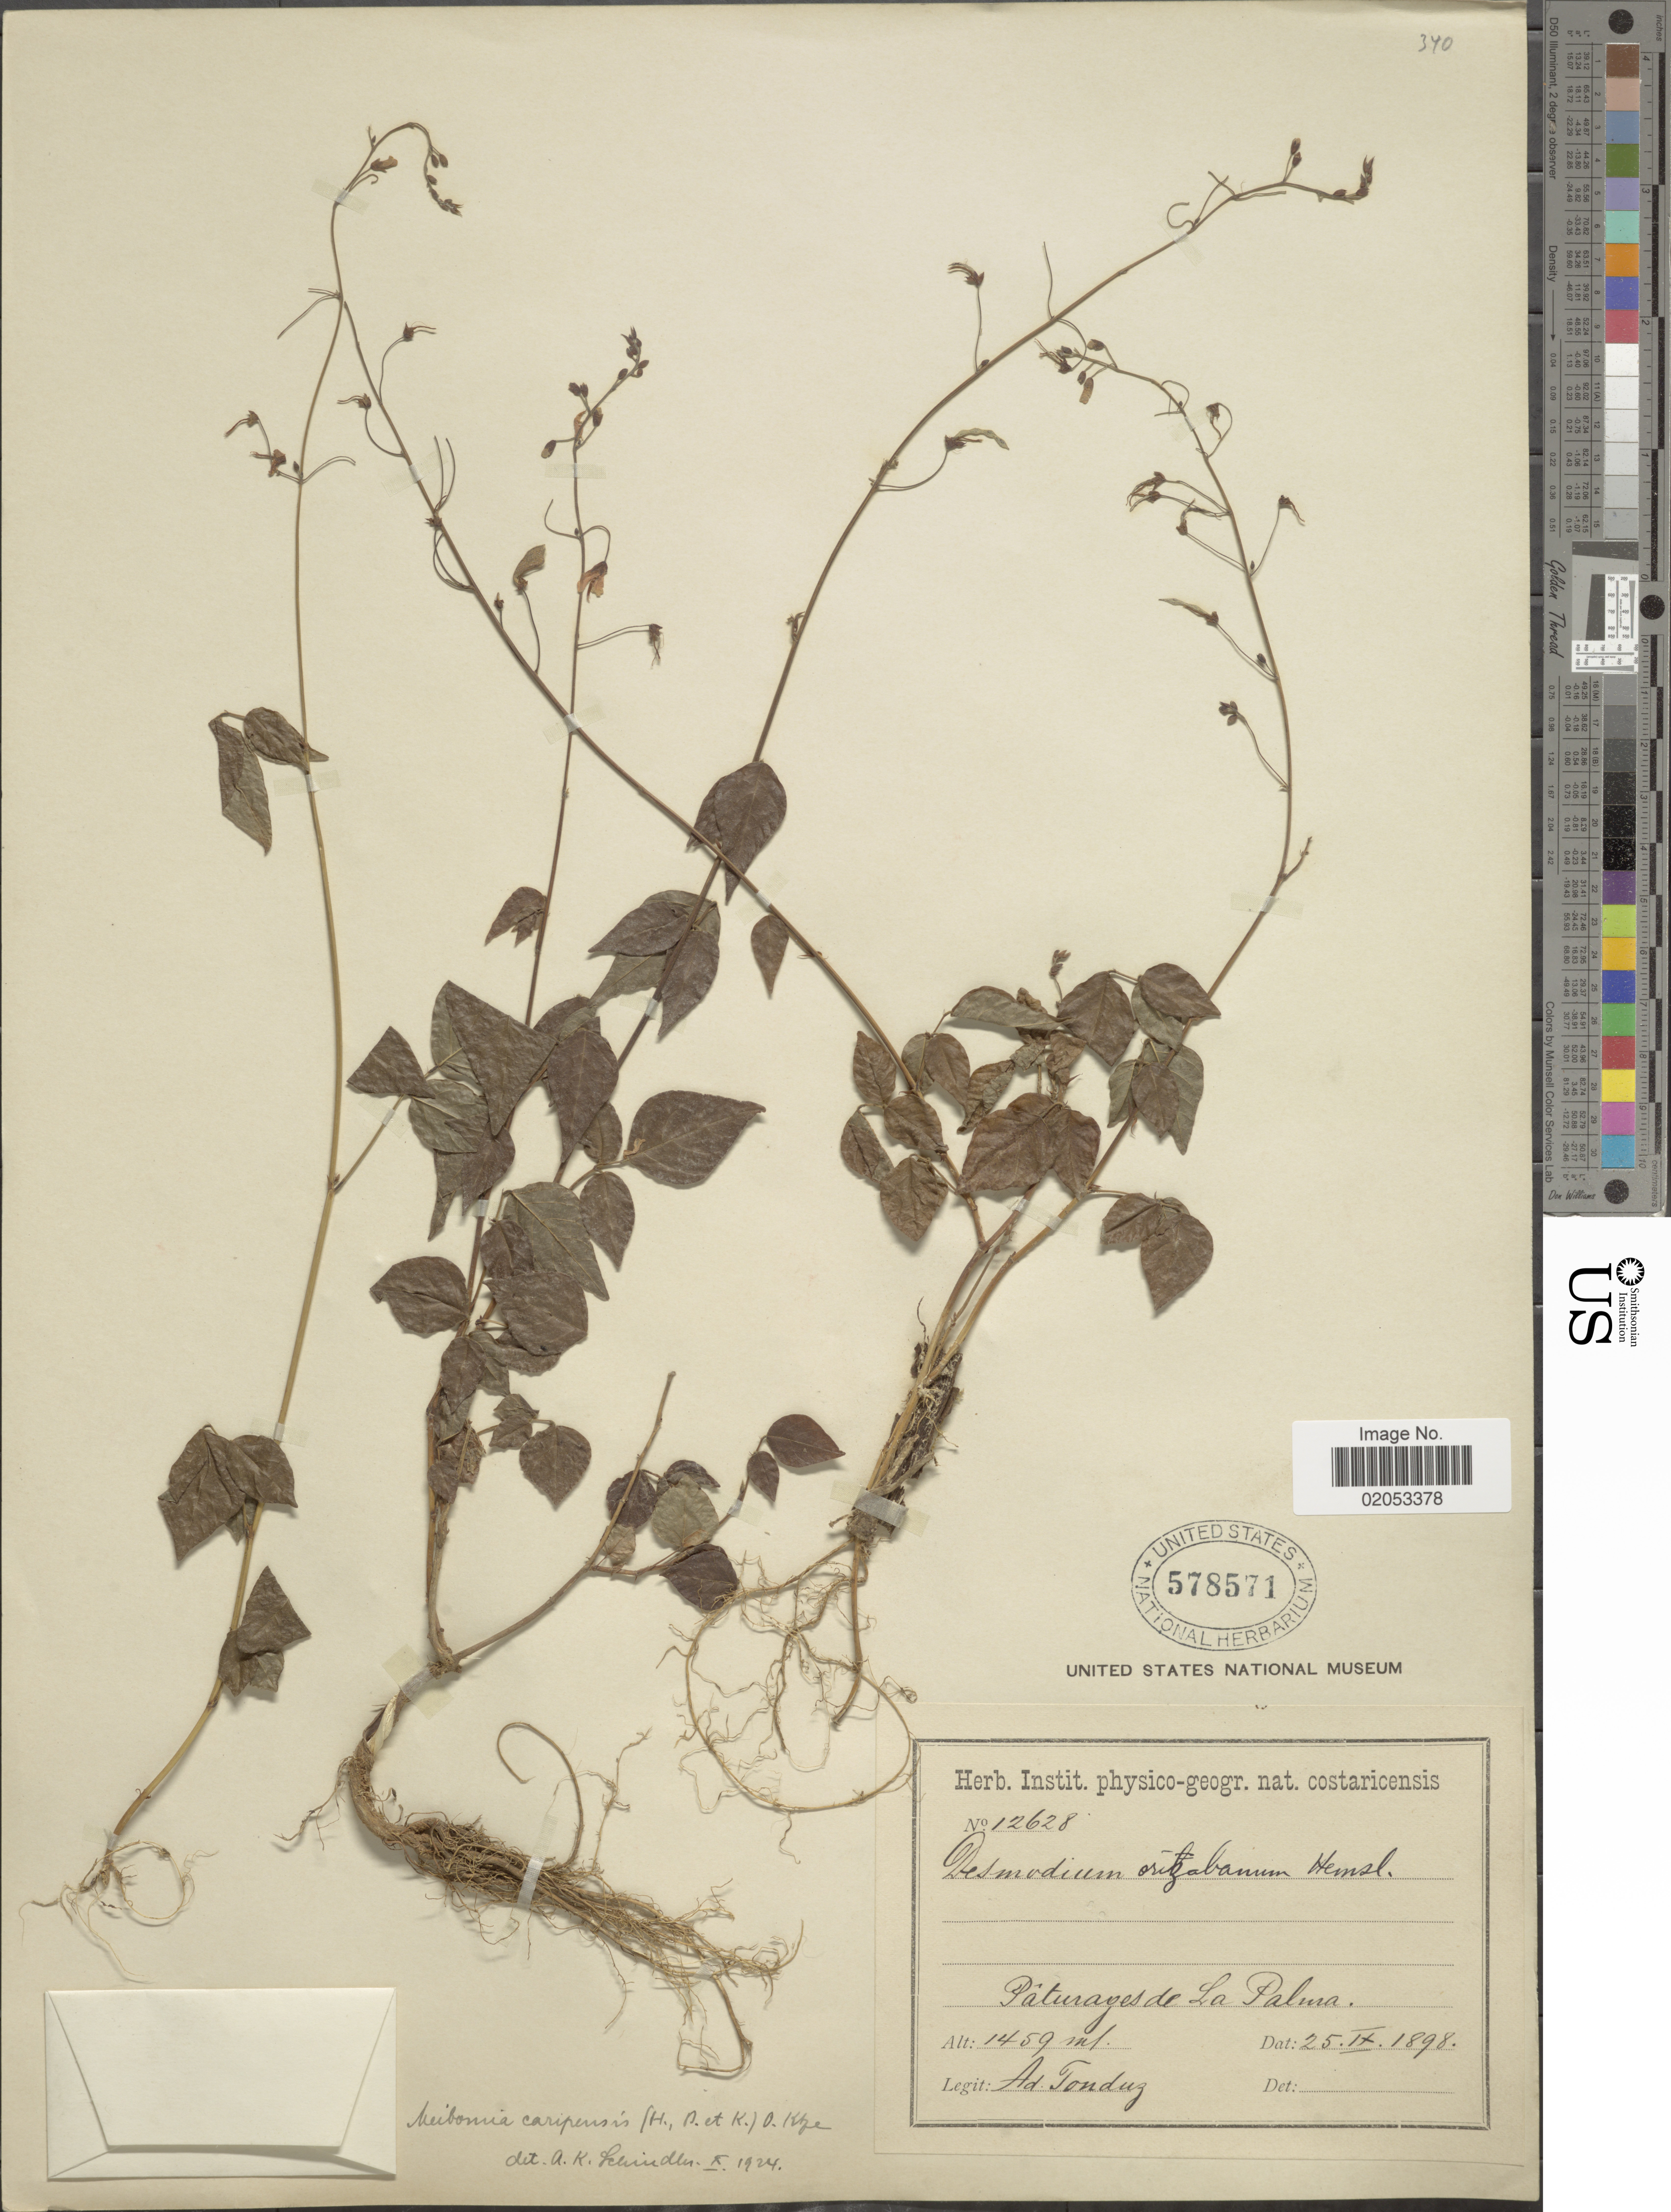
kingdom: Plantae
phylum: Tracheophyta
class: Magnoliopsida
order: Fabales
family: Fabaceae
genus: Desmodium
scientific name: Desmodium caripense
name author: (Kunth) G. Don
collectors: A. Tonduz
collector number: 12628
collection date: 1898-09-25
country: Costa Rica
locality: Pâturages de La Palma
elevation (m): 1459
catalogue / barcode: US 578571